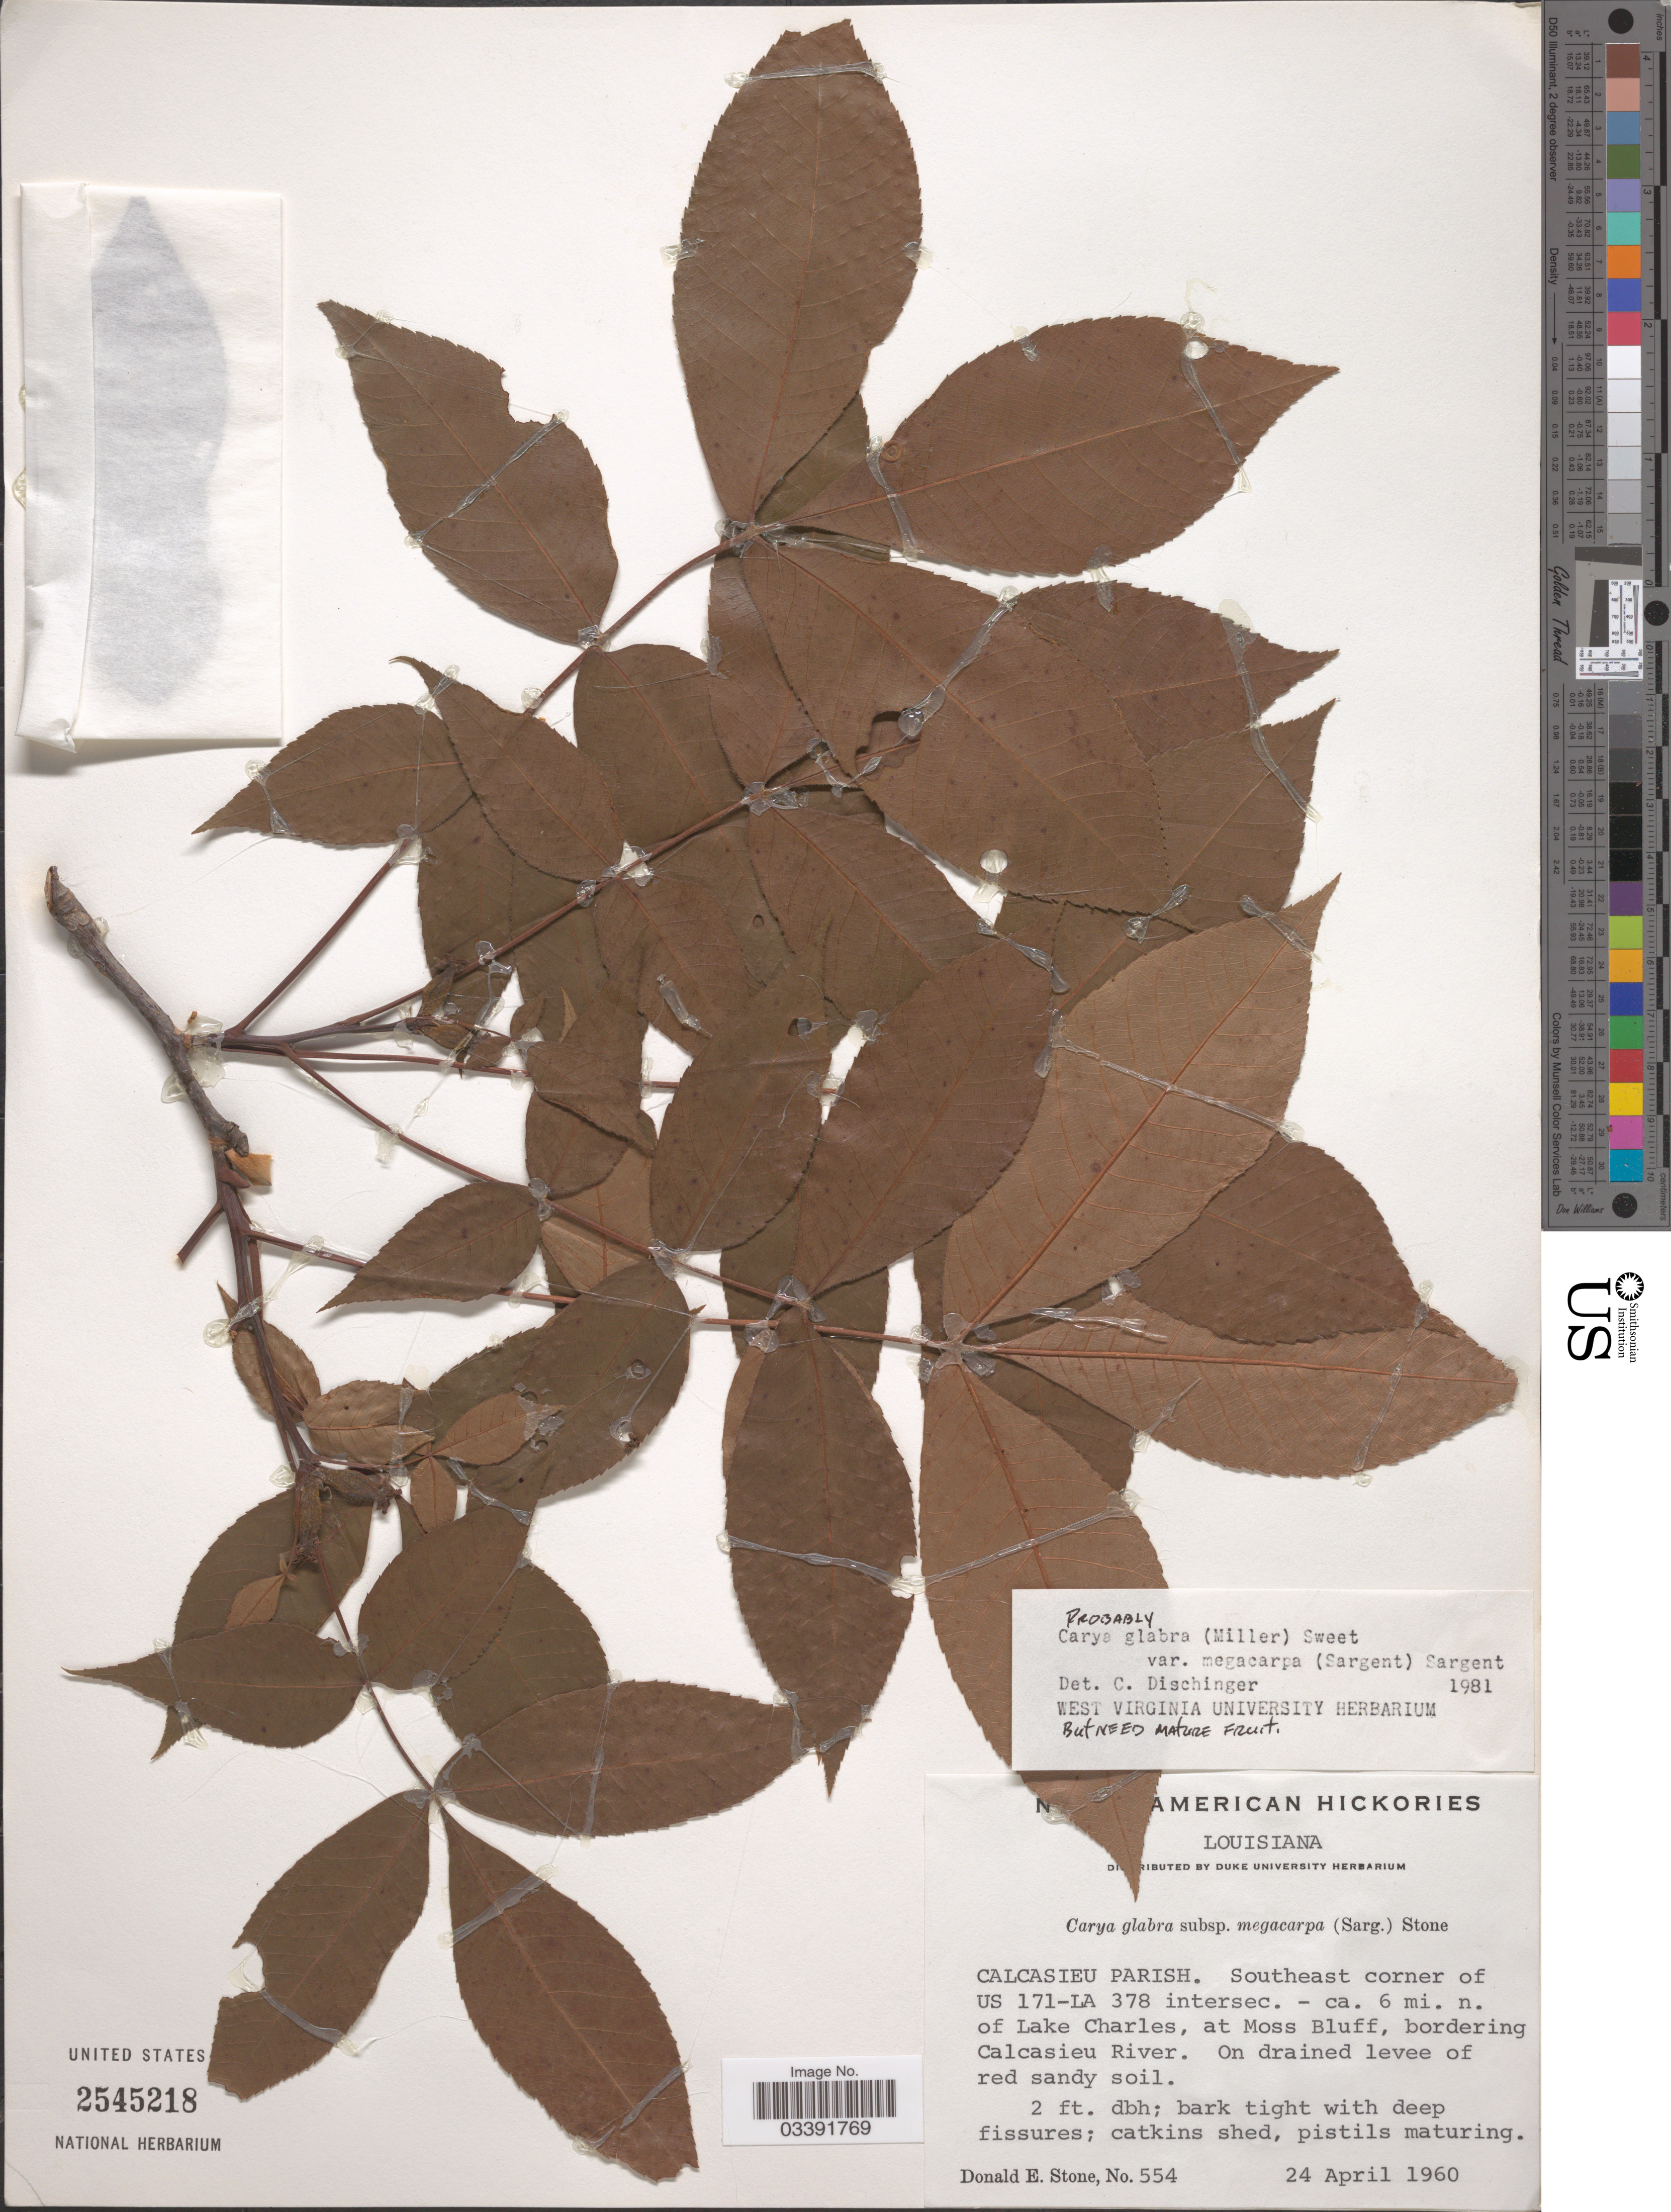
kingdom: Plantae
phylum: Tracheophyta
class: Magnoliopsida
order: Fagales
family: Juglandaceae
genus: Carya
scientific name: Carya glabra var. megacarpa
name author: (Sarg.) Sarg.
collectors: D. Stone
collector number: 554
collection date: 1960-04-24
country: United States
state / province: Louisiana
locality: Calcasieu Parish. Southeast corner of US 171-LA 378 intersec. - ca. 6 mi. n. of Lake Charles, at Moss Bluff,. bordering Calcasieu River.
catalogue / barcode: US 2545218